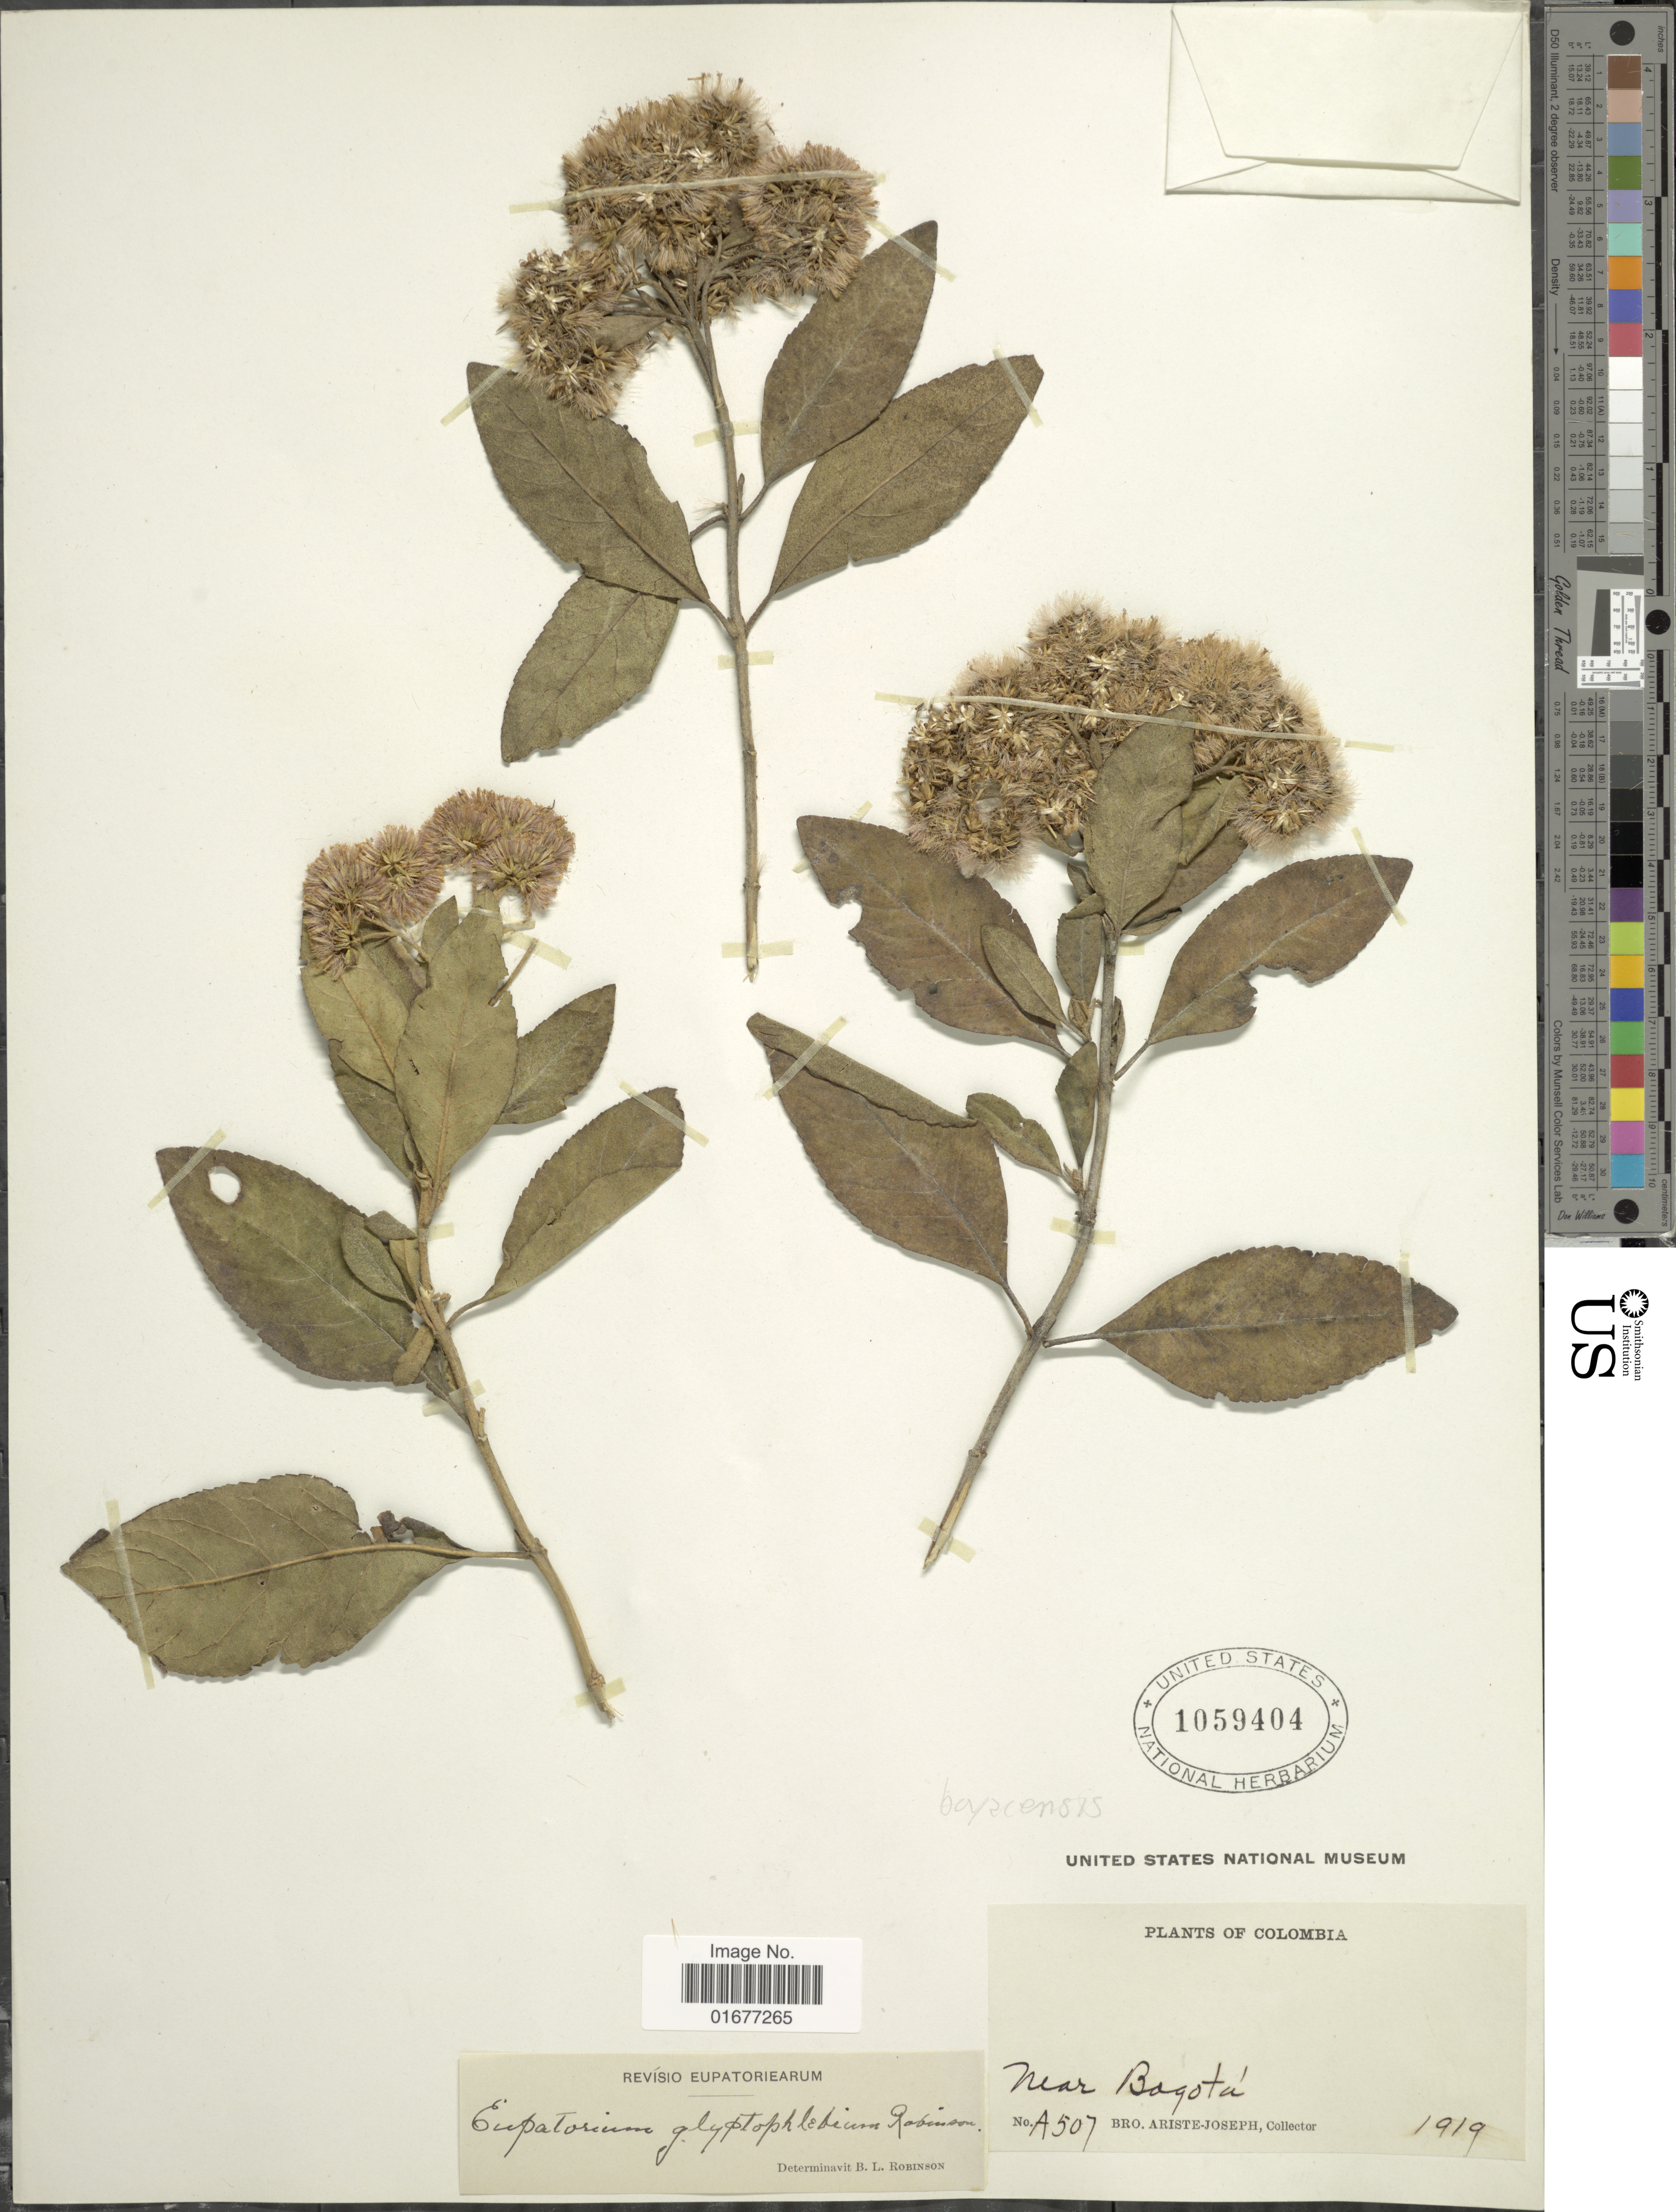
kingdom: Plantae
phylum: Tracheophyta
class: Magnoliopsida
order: Asterales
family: Asteraceae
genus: Ageratina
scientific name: Ageratina boyacensis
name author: R.M. King & H. Rob.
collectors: Bro. Ariste-Joseph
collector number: A507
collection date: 1919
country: Colombia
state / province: Bogota D.C.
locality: Near Bogota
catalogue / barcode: US 1059404